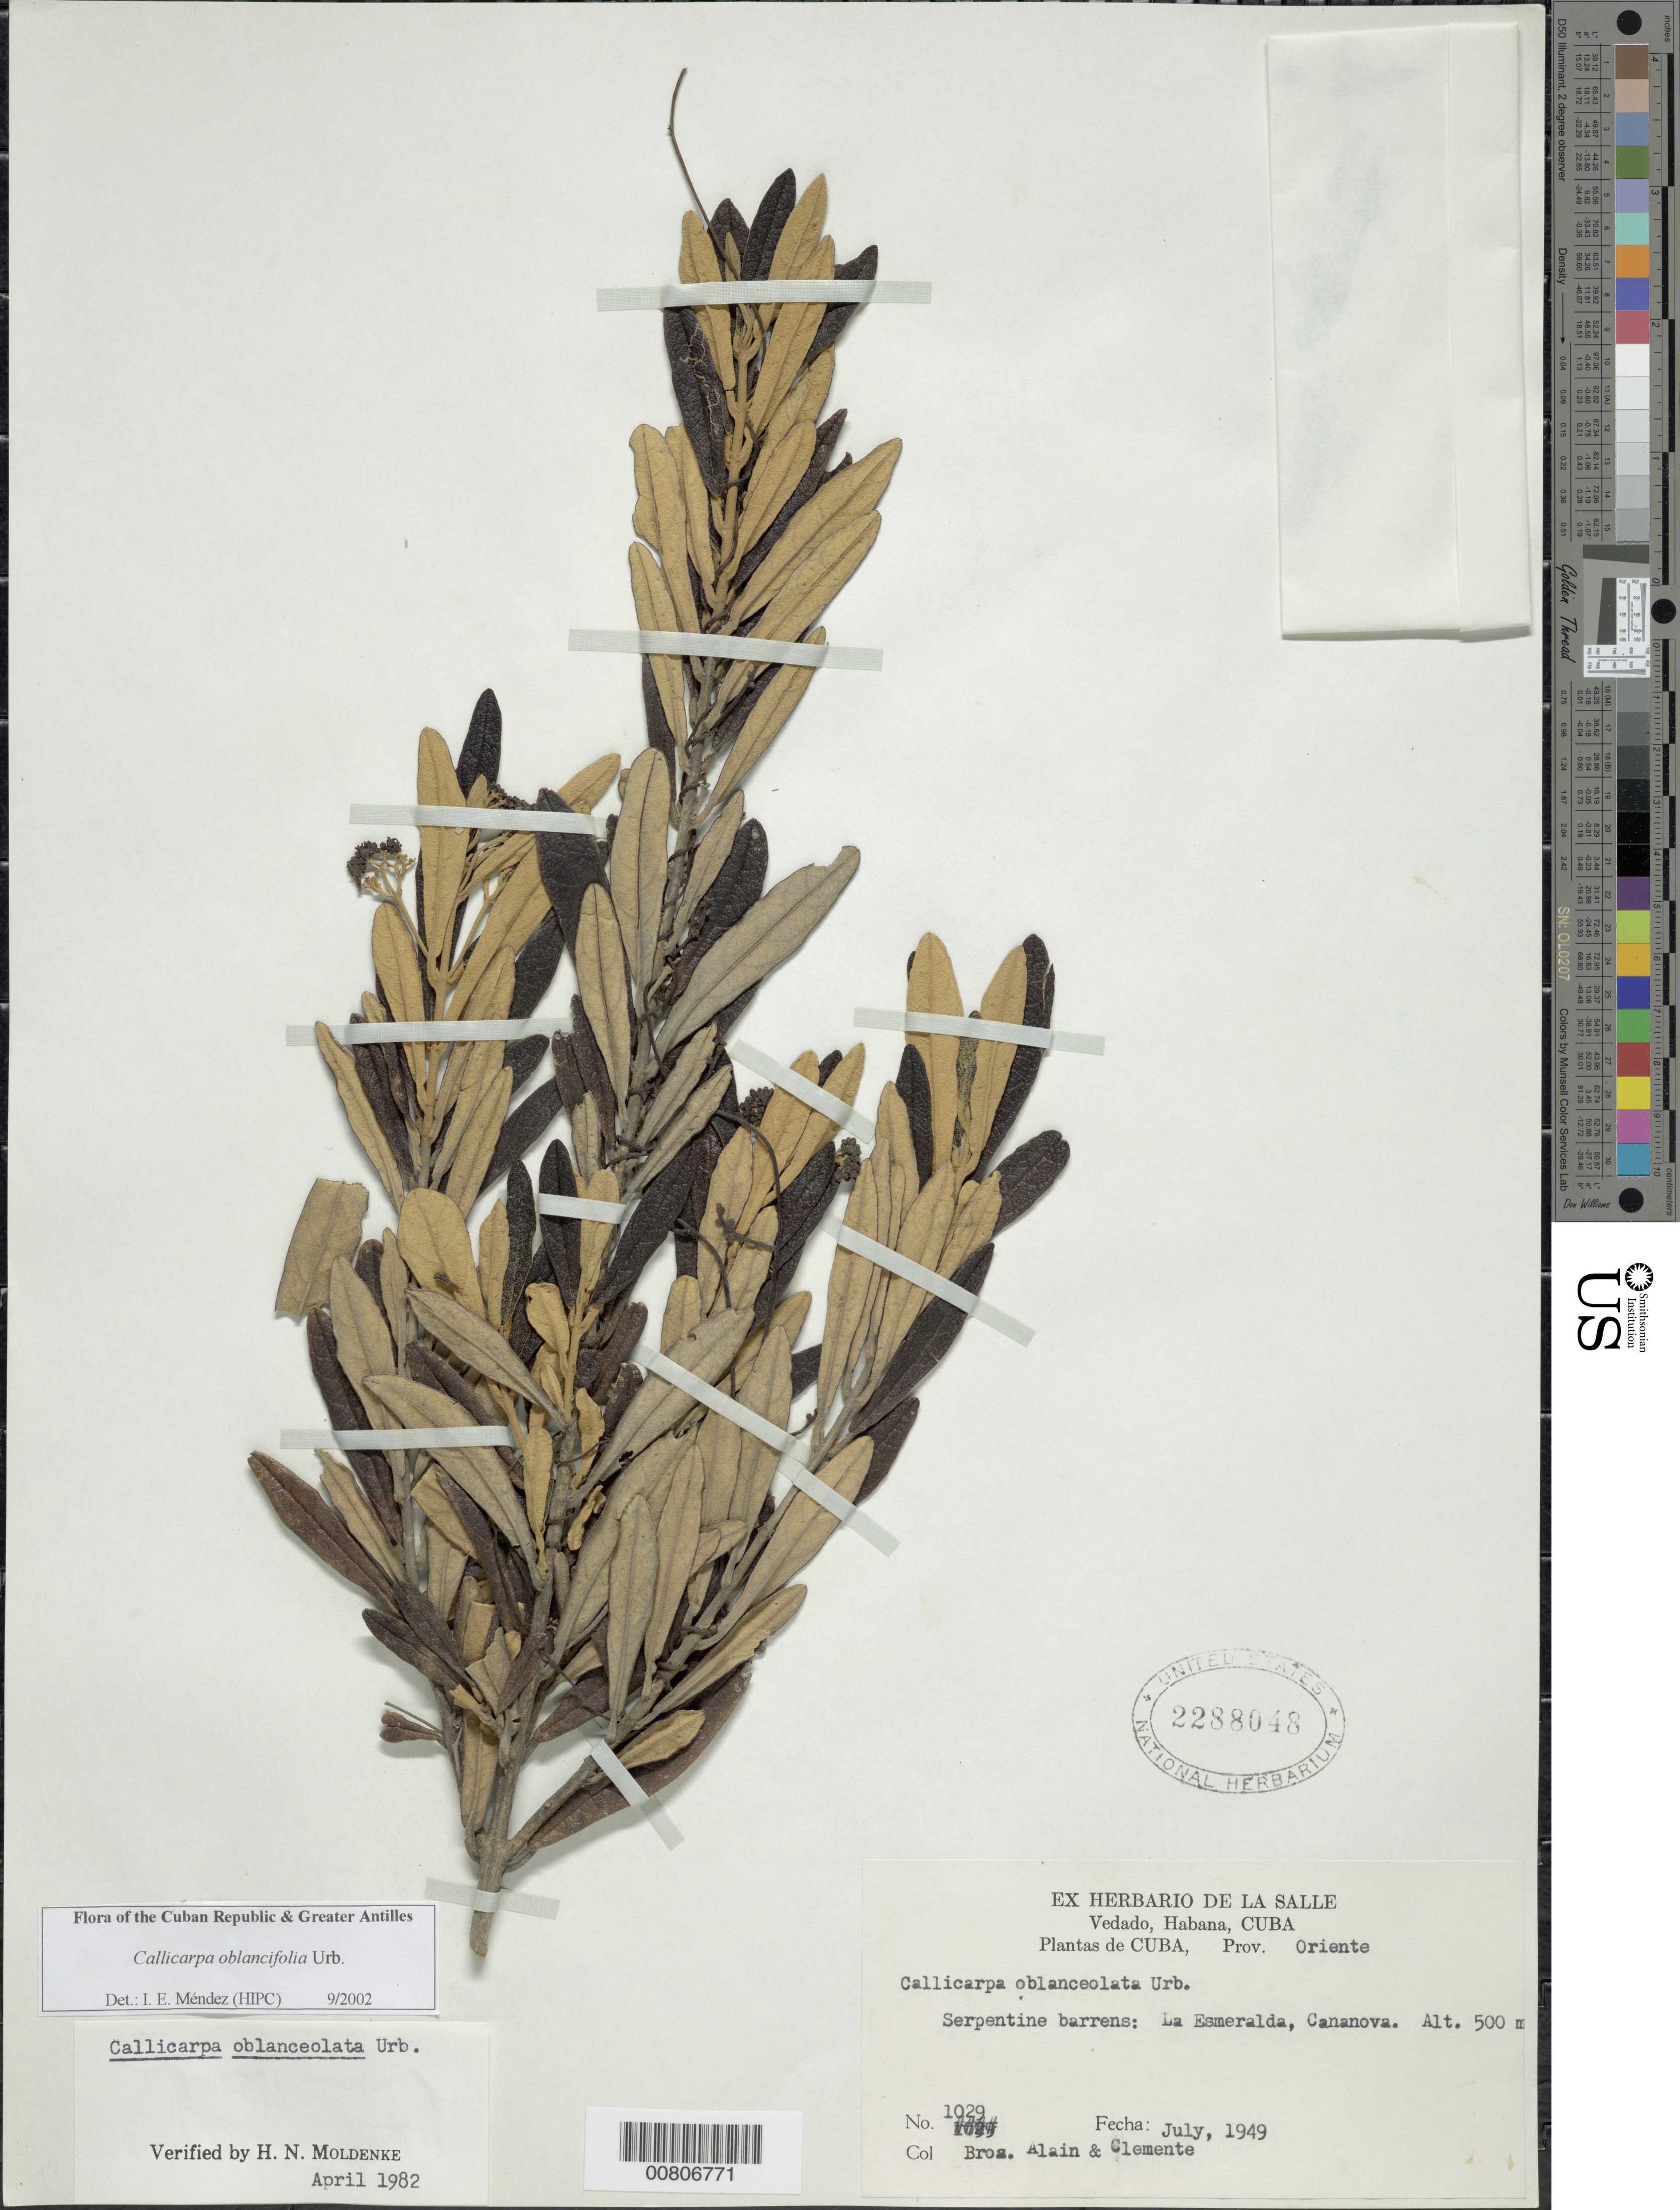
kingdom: Plantae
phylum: Tracheophyta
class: Magnoliopsida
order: Lamiales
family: Lamiaceae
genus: Callicarpa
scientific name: Callicarpa oblanceolata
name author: Urb.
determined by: Méndez, Isidro E., (HIPC)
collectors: A. H. Liogier & Bro. Clemente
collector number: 1029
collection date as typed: Jul 1949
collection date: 1949-07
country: Cuba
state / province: Oriente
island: Cuba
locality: La Esmeralda, Cananova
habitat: Serpentine barrens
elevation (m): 500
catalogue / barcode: US 2288048